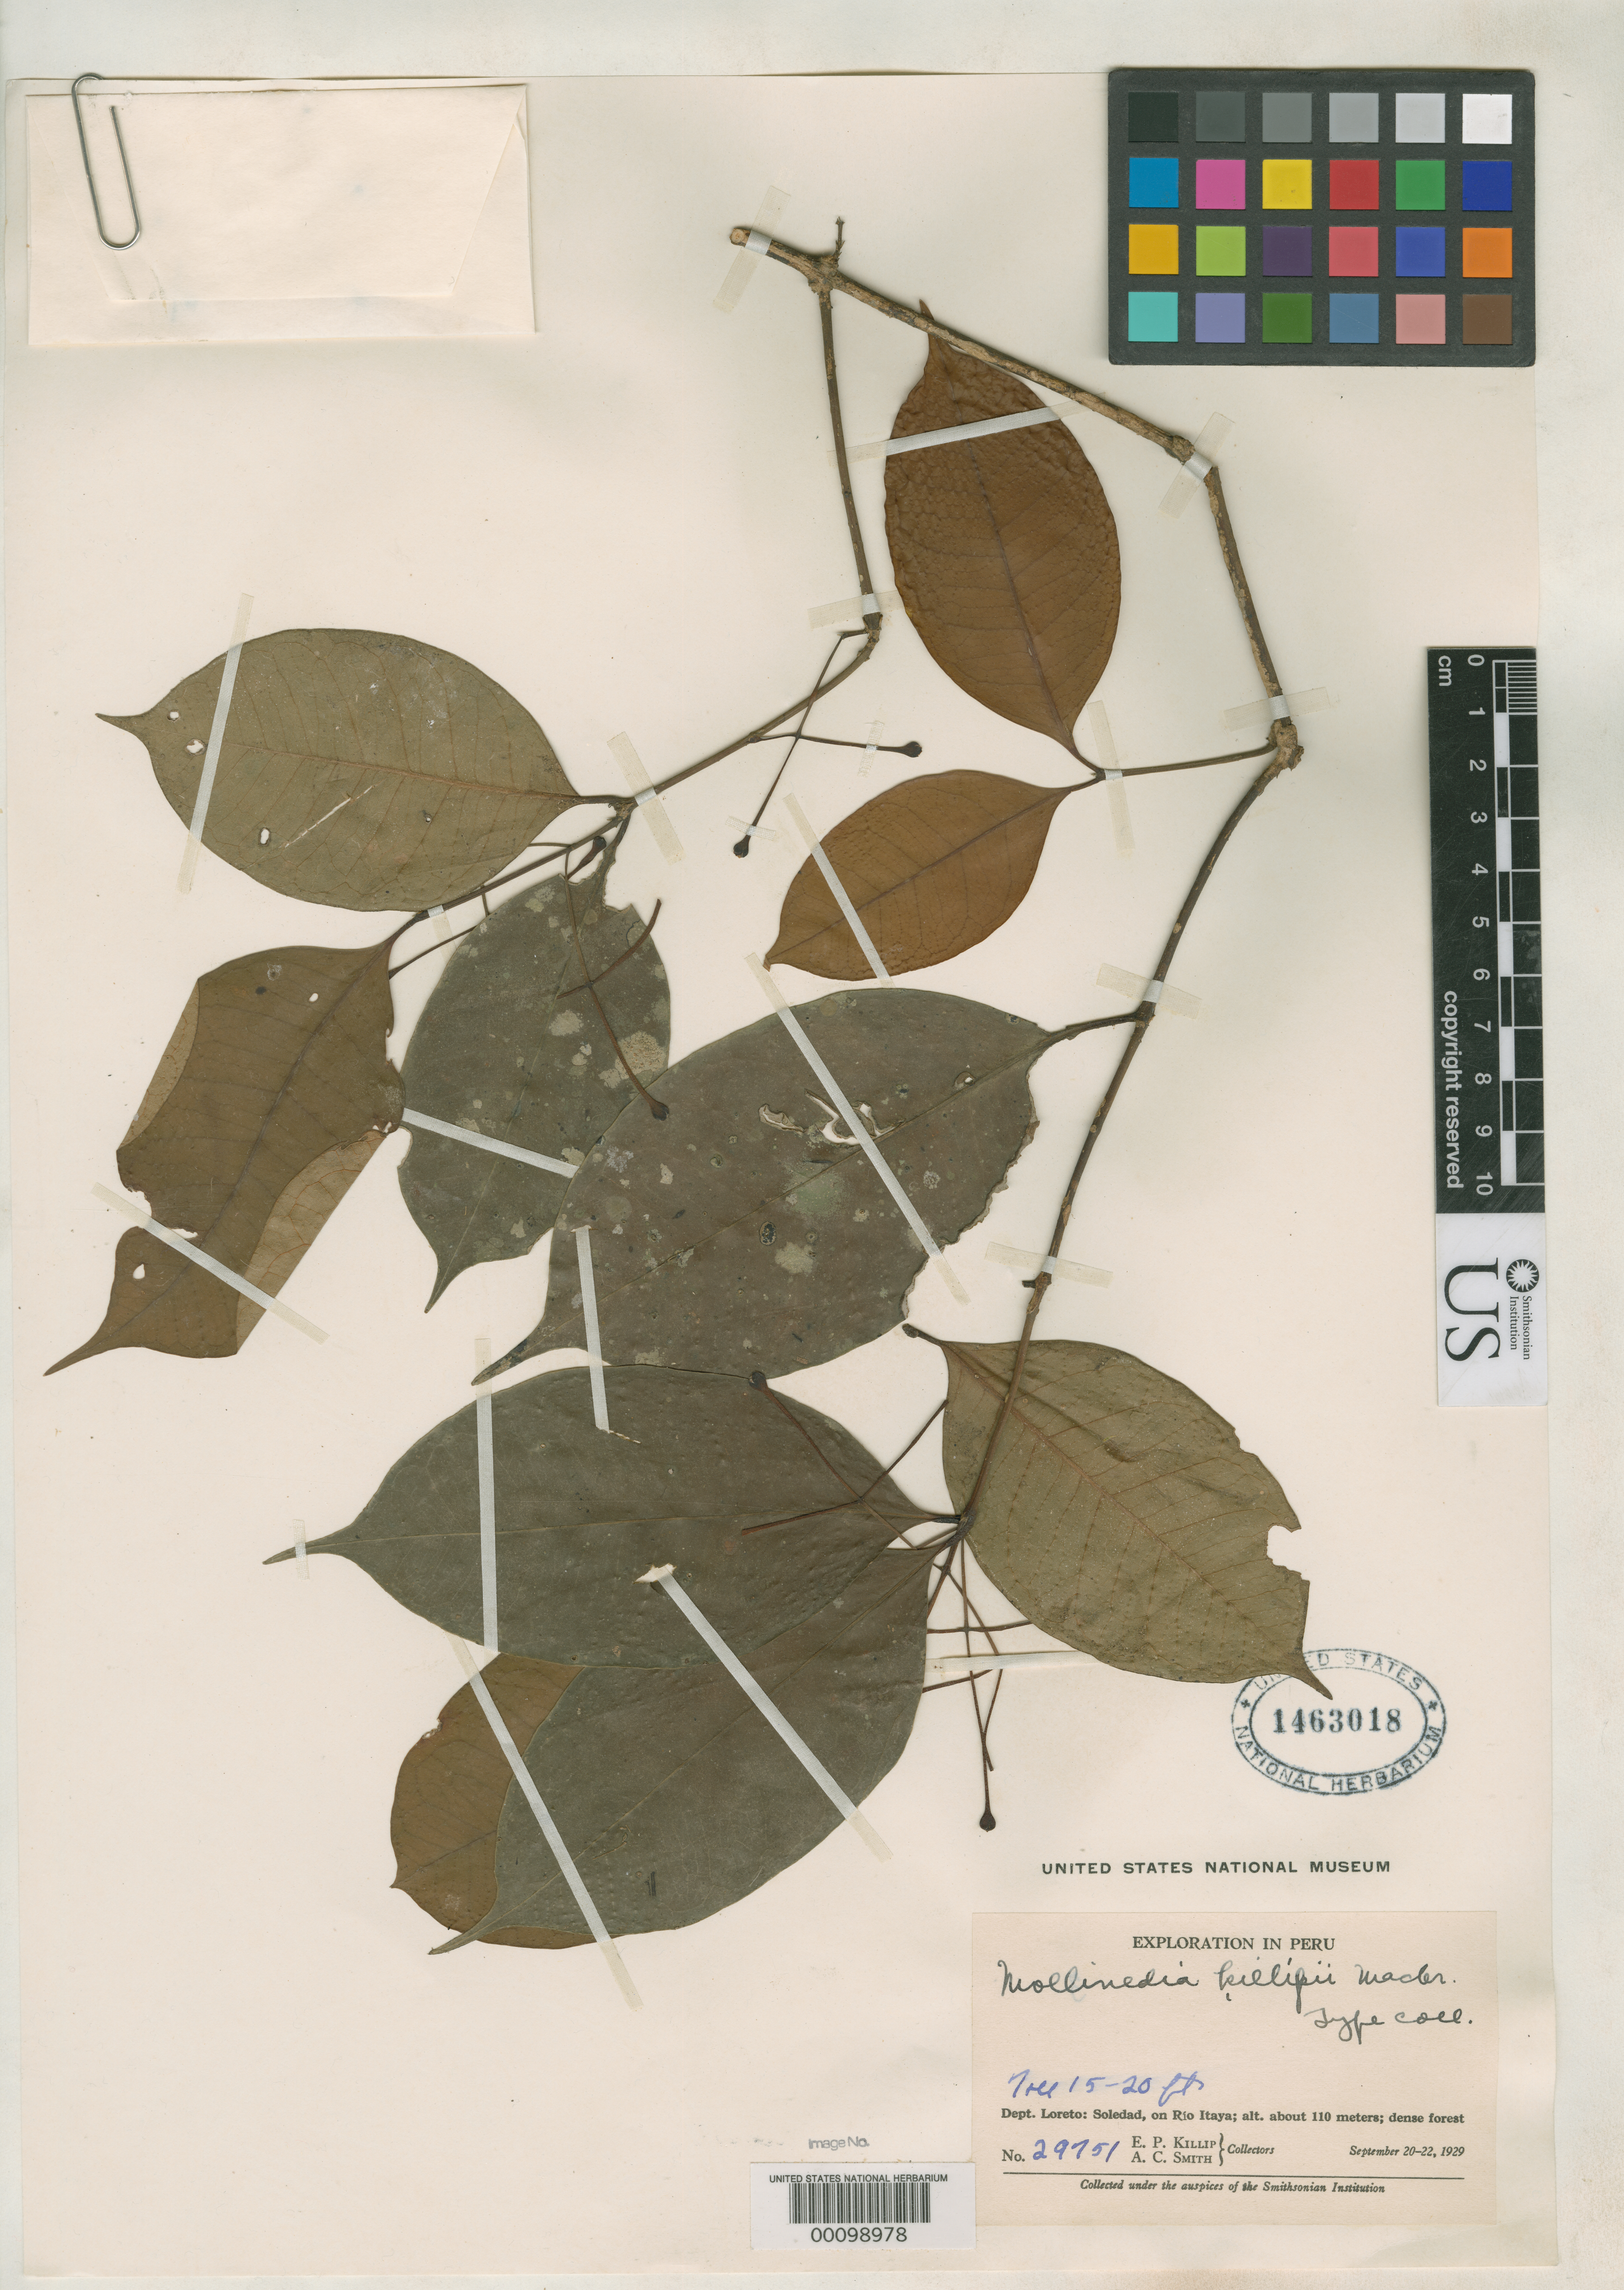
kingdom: Plantae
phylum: Tracheophyta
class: Magnoliopsida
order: Laurales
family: Monimiaceae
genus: Mollinedia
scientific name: Mollinedia killipii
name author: J.F. Macbr.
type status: Isotype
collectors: E. P. Killip & A. C. Smith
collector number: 29751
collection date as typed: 20 Sep 1929 to 22 Sep 1929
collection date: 1929-09-20/1929-09-22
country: Peru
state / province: Loreto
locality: Soledad, Rio Itaya.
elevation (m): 110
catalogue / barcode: US 1463018